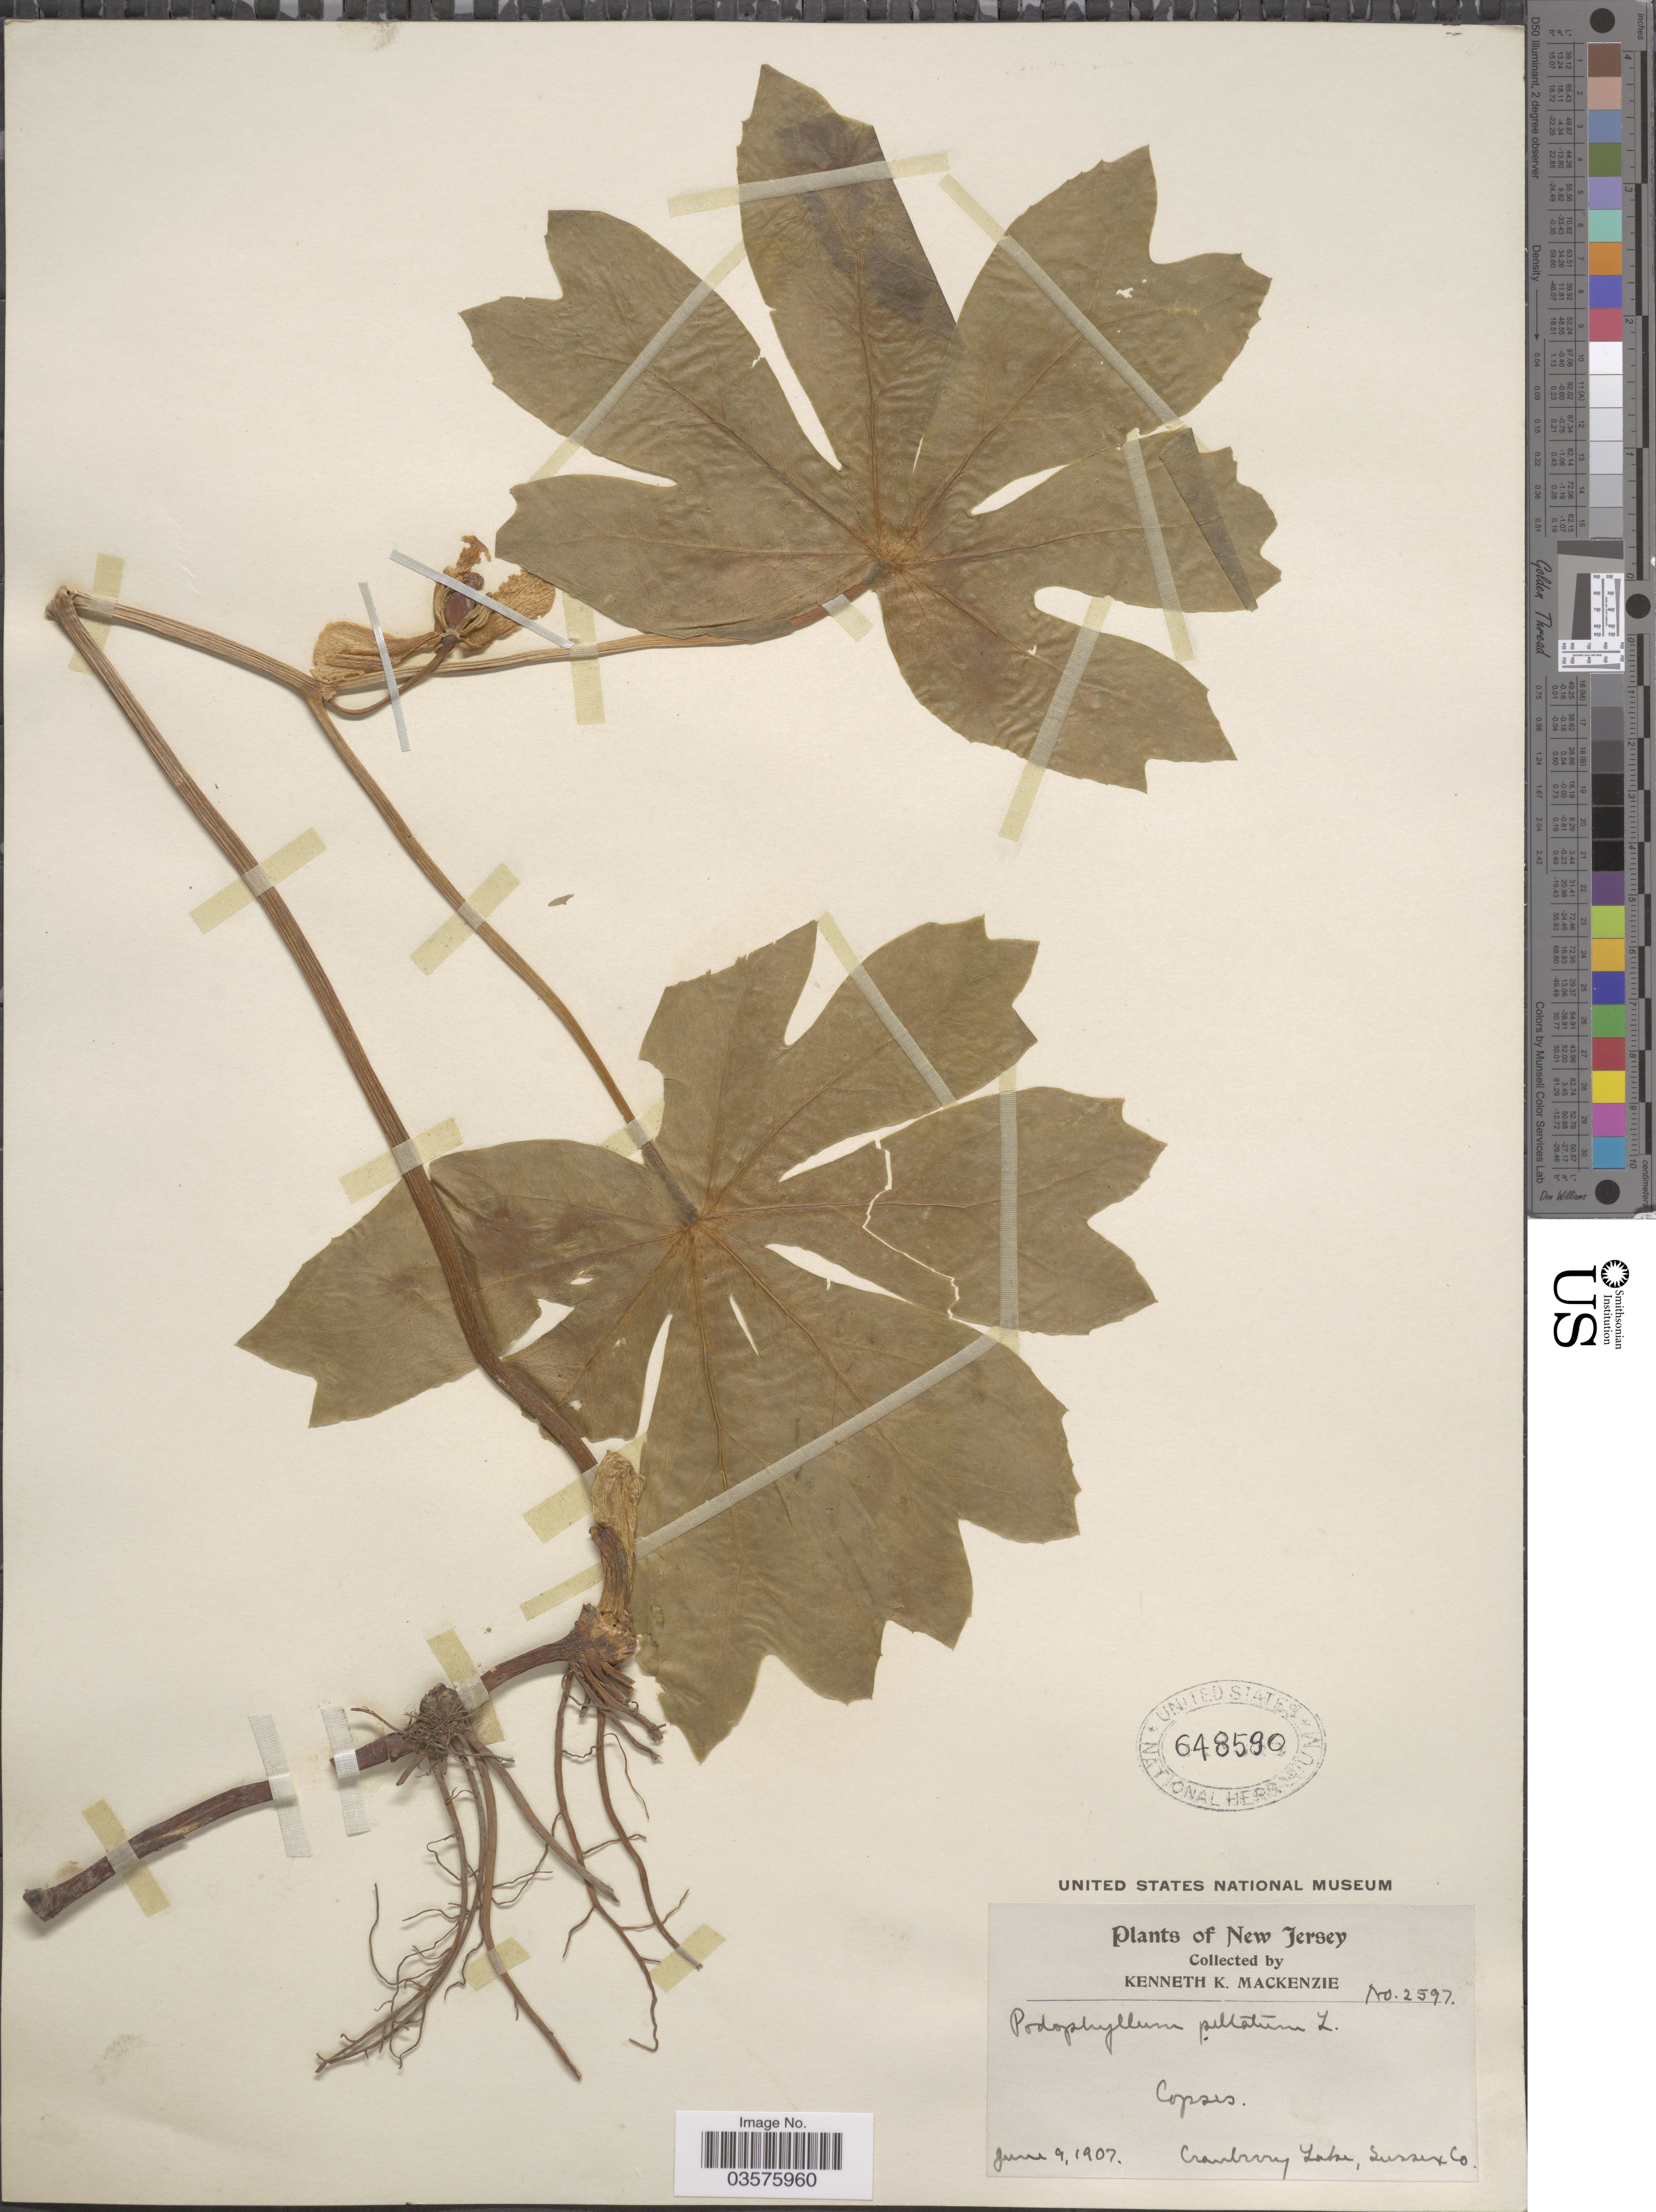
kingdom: Plantae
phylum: Tracheophyta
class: Magnoliopsida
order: Ranunculales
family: Berberidaceae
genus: Podophyllum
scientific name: Podophyllum peltatum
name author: L.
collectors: K. K. Mackenzie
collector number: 2597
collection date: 1907-06-09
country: United States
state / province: New Jersey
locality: Copses. Cranberry Lake, Sussex Co.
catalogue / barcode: US 648590